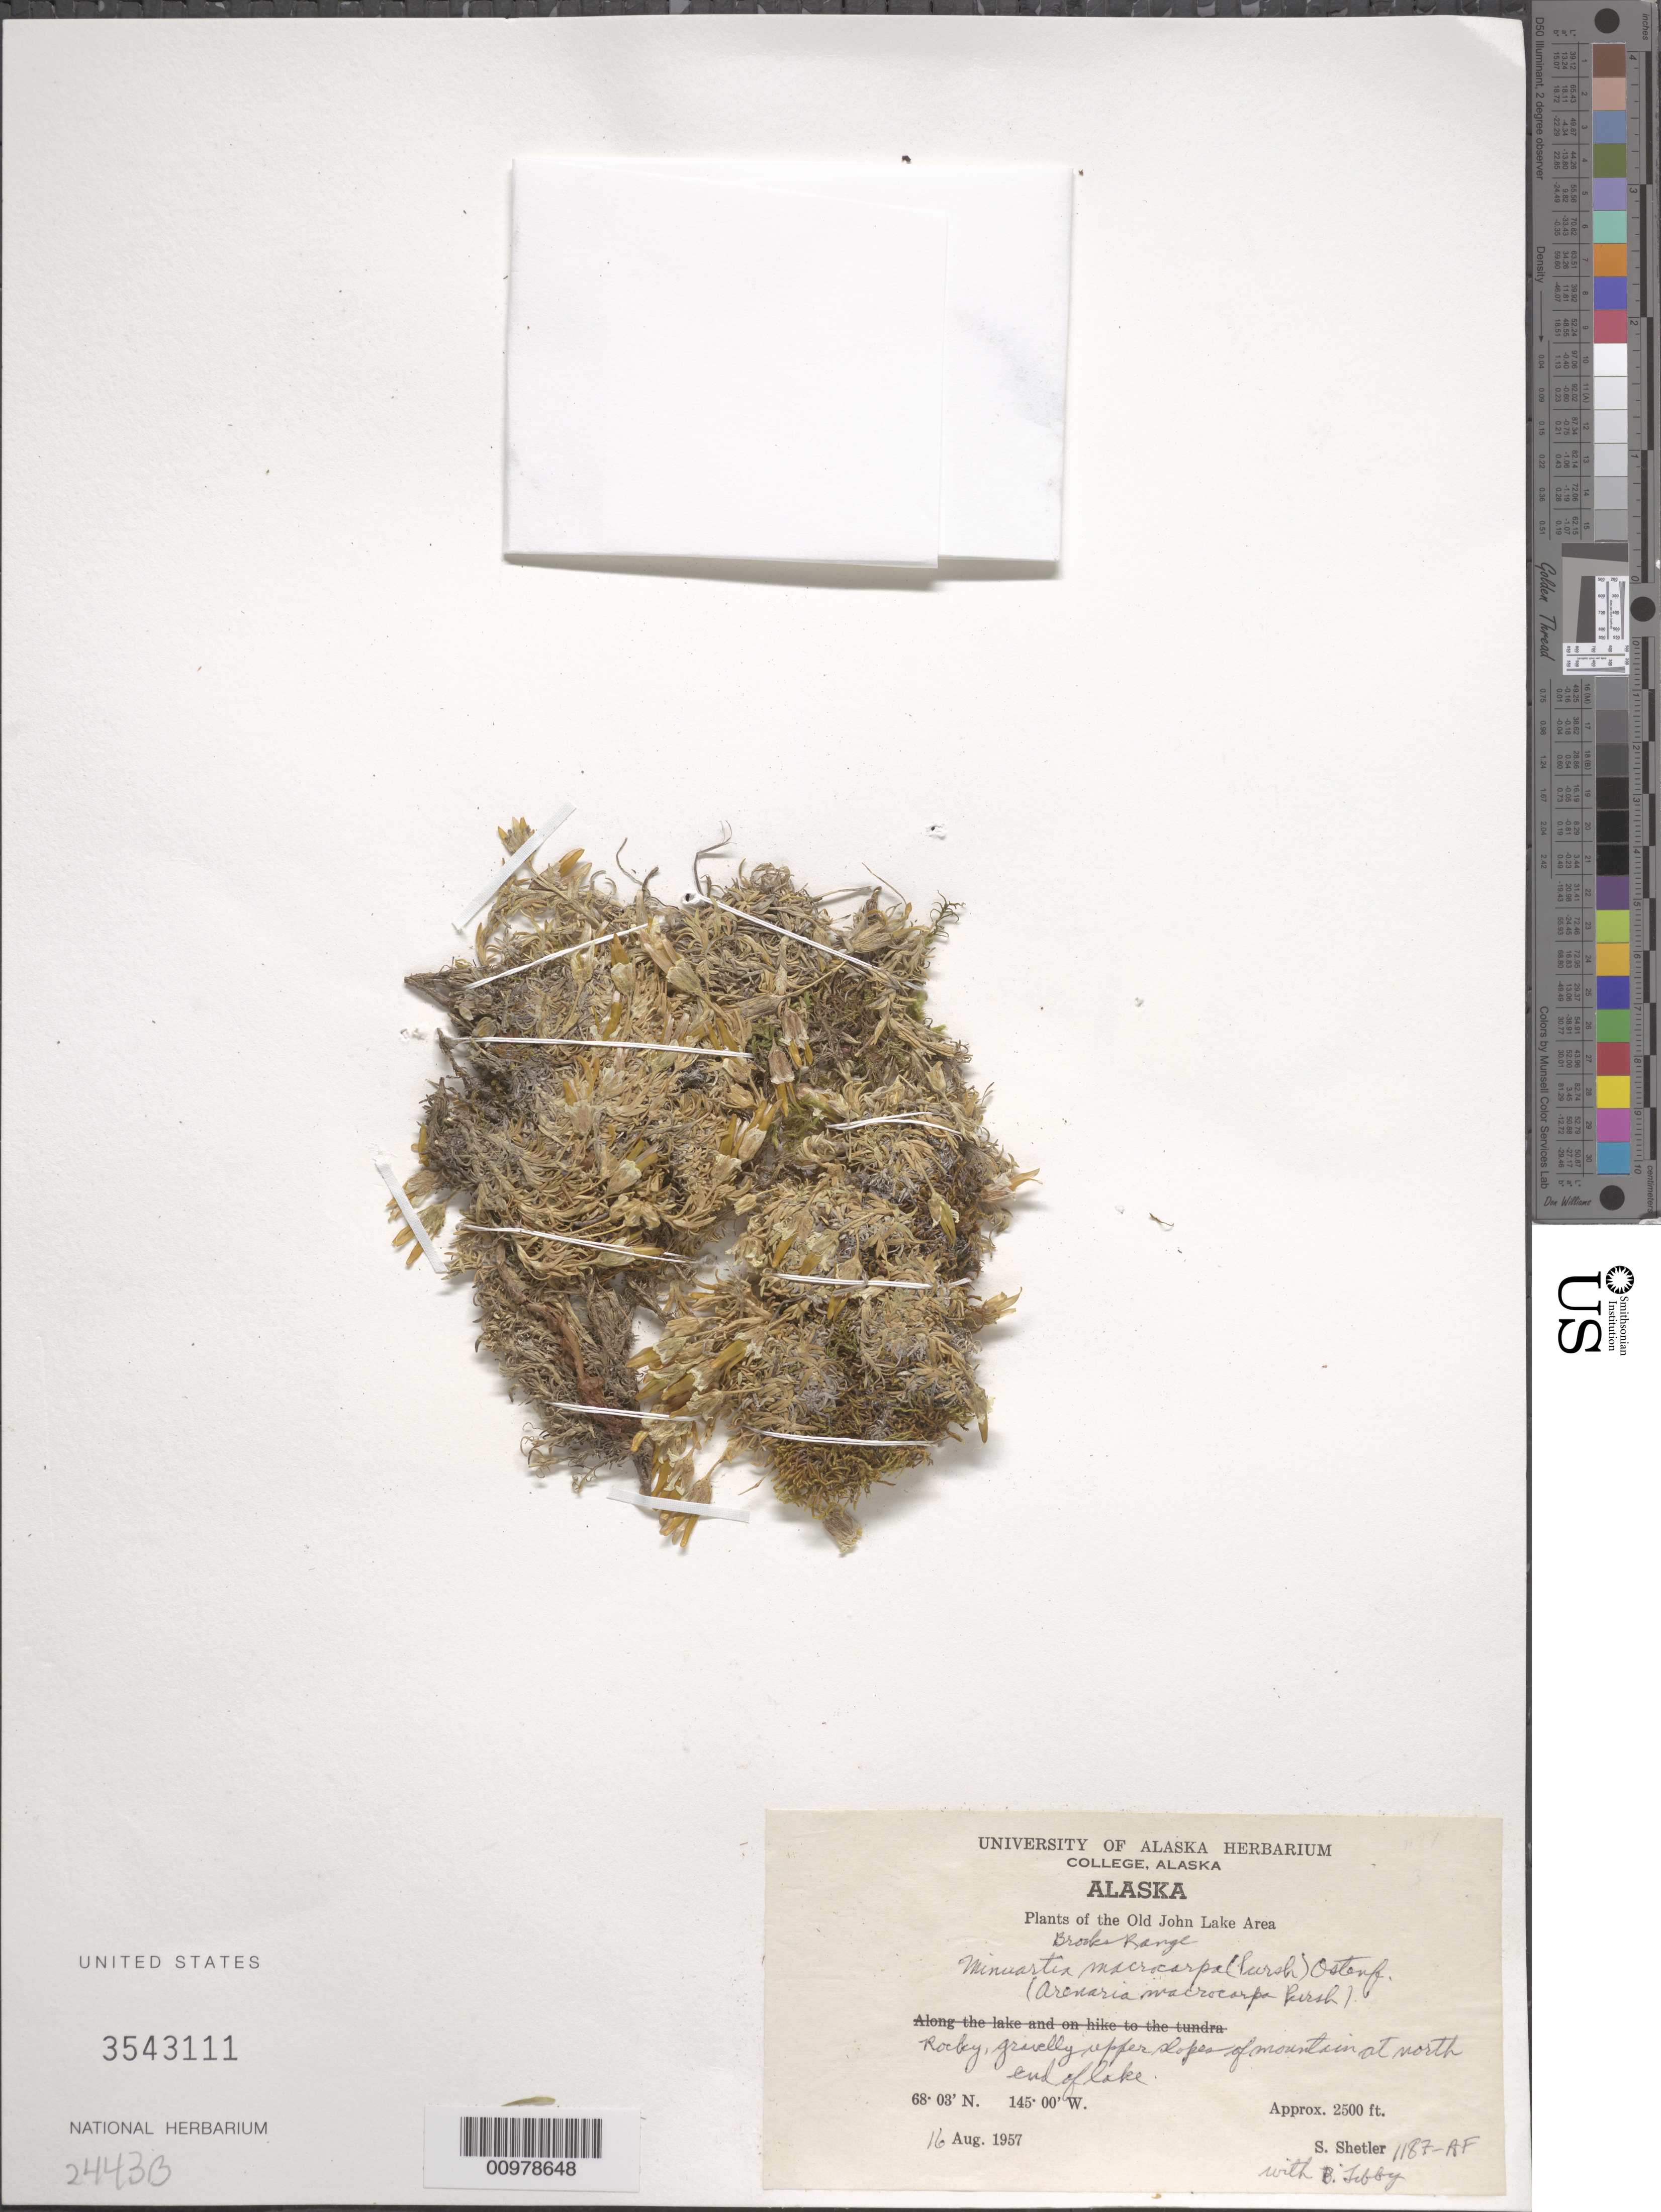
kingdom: Plantae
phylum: Tracheophyta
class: Magnoliopsida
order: Caryophyllales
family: Caryophyllaceae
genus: Pseudocherleria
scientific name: Pseudocherleria macrocarpa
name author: (Pursh) Dillenb. & Kadereit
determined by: U.S. National Herbarium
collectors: S. Shetler & B. Libby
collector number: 1187-AF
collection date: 1957-08-16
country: United States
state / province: Alaska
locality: The Old John Lake Area. Brooks Range.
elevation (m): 762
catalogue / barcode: US 3543111